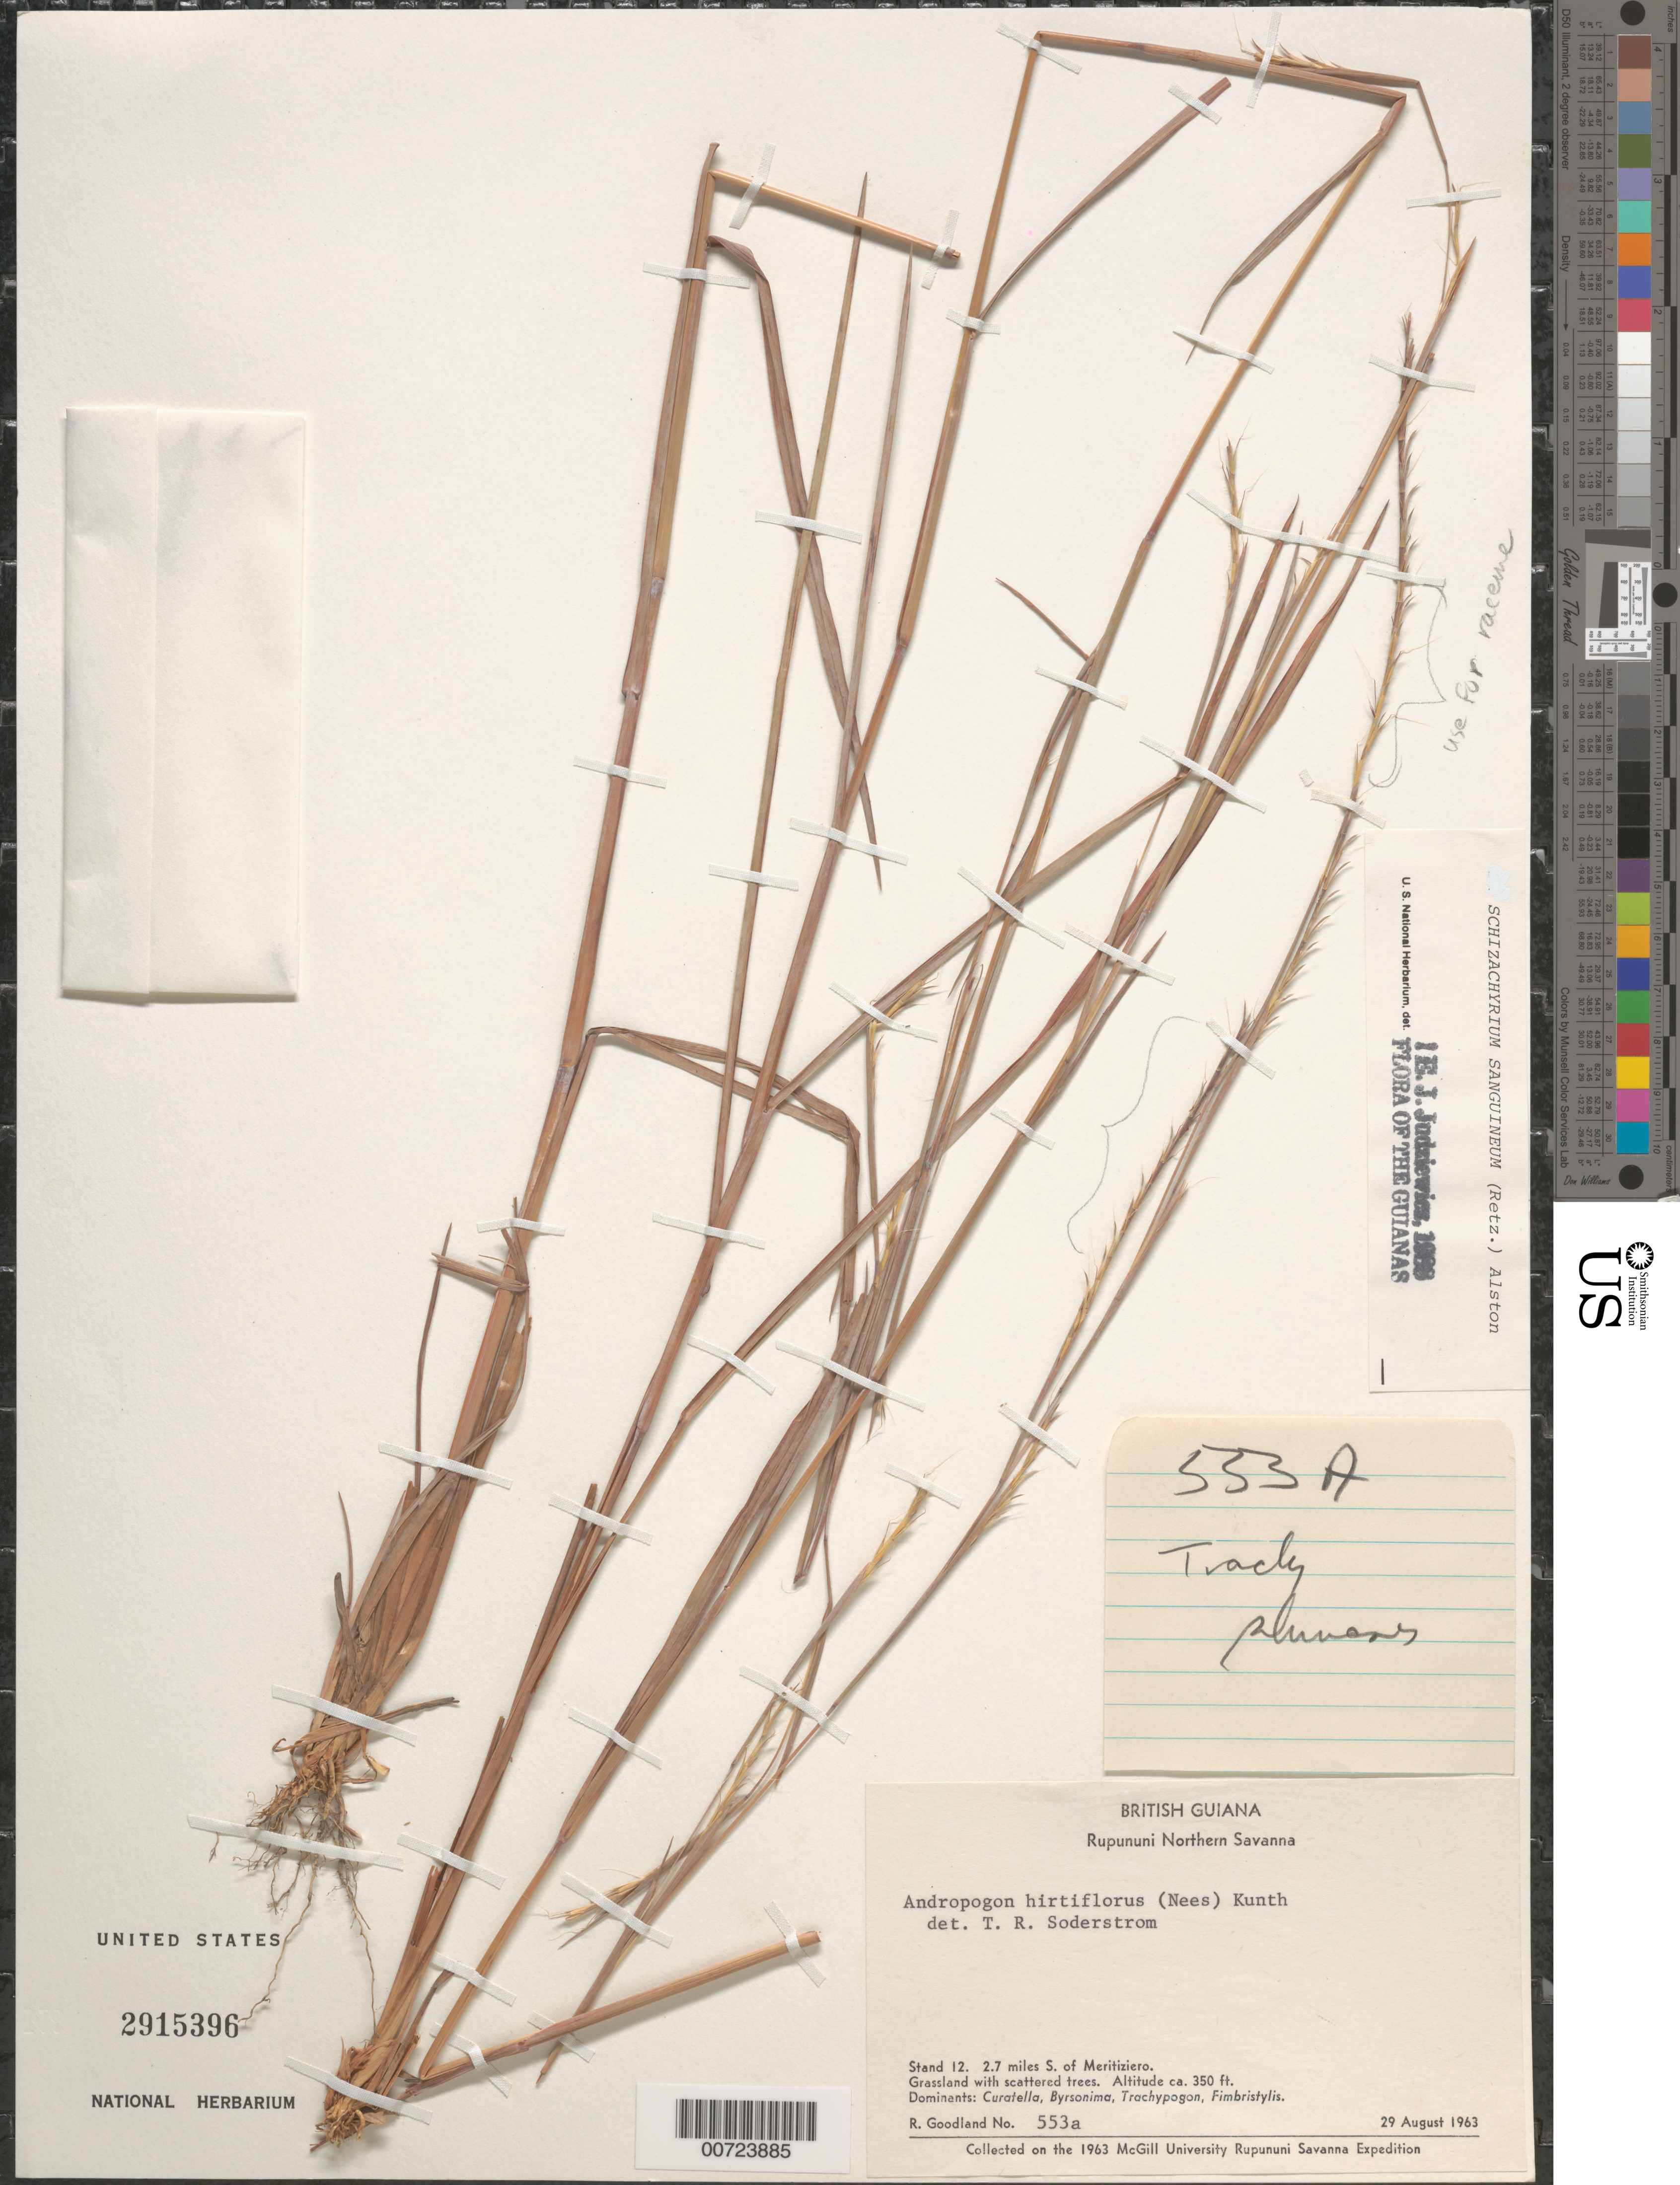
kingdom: Plantae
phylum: Tracheophyta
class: Liliopsida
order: Poales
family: Poaceae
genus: Schizachyrium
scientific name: Schizachyrium sanguineum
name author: (Retz.) Alston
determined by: Judziewicz, E. J.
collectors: R. Goodland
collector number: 553 a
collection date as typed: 29-Aug-63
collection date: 1963-08-29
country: Guyana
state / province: U. Takutu-U. Essequibo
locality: Rupununi Northern Savanna, Meritiziero, 2.7 mi. S of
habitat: Grassland with scattered trees. Dominants: Curatella, Byrsonima, Trachypogon, Fimbristylis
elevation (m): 107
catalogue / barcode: US 2915396